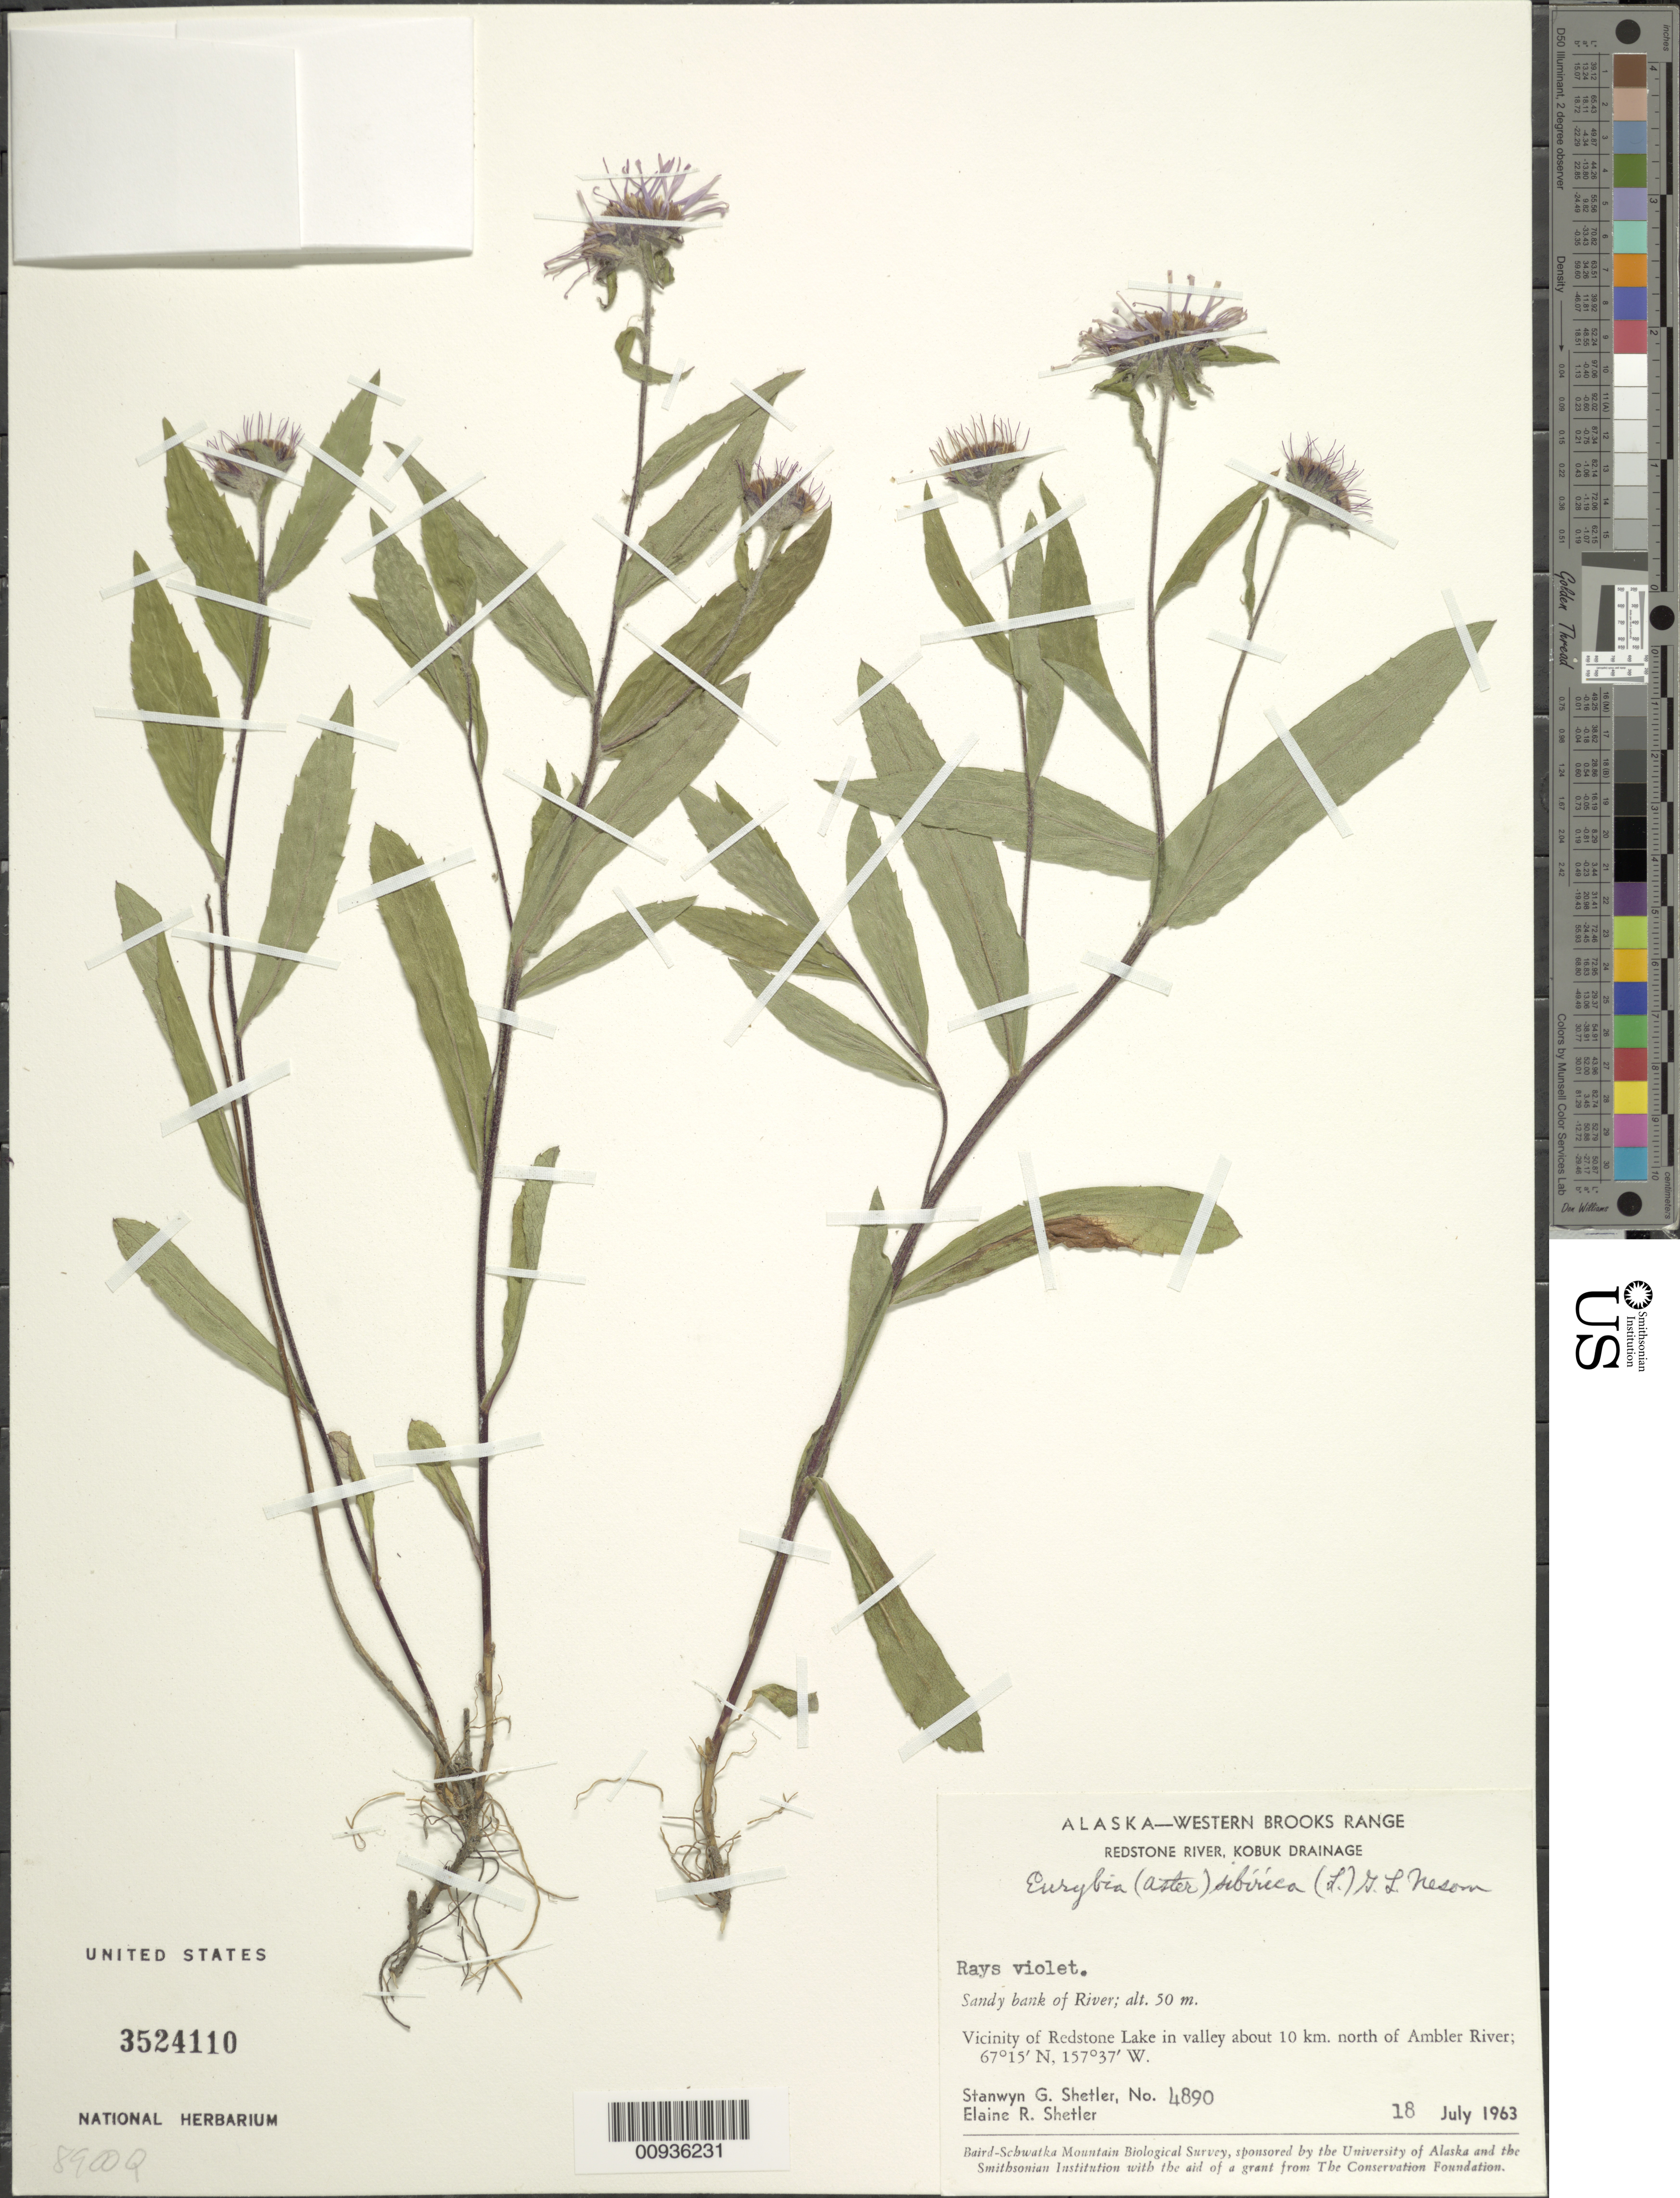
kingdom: Plantae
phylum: Tracheophyta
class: Magnoliopsida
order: Asterales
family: Asteraceae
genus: Eurybia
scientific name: Eurybia sibirica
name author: (L.) G.L. Nesom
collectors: S. Shetler & E. R. Shetler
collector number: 4890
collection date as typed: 18 Jul 1963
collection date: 1963-07-18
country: United States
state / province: Alaska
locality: Vicinity of Redstone Lake in valley about 10 km. north of Ambler River. Western Brooks Range, Redstone River, Kobuk Drainage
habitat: Sandy bank of River.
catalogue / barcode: US 3524110